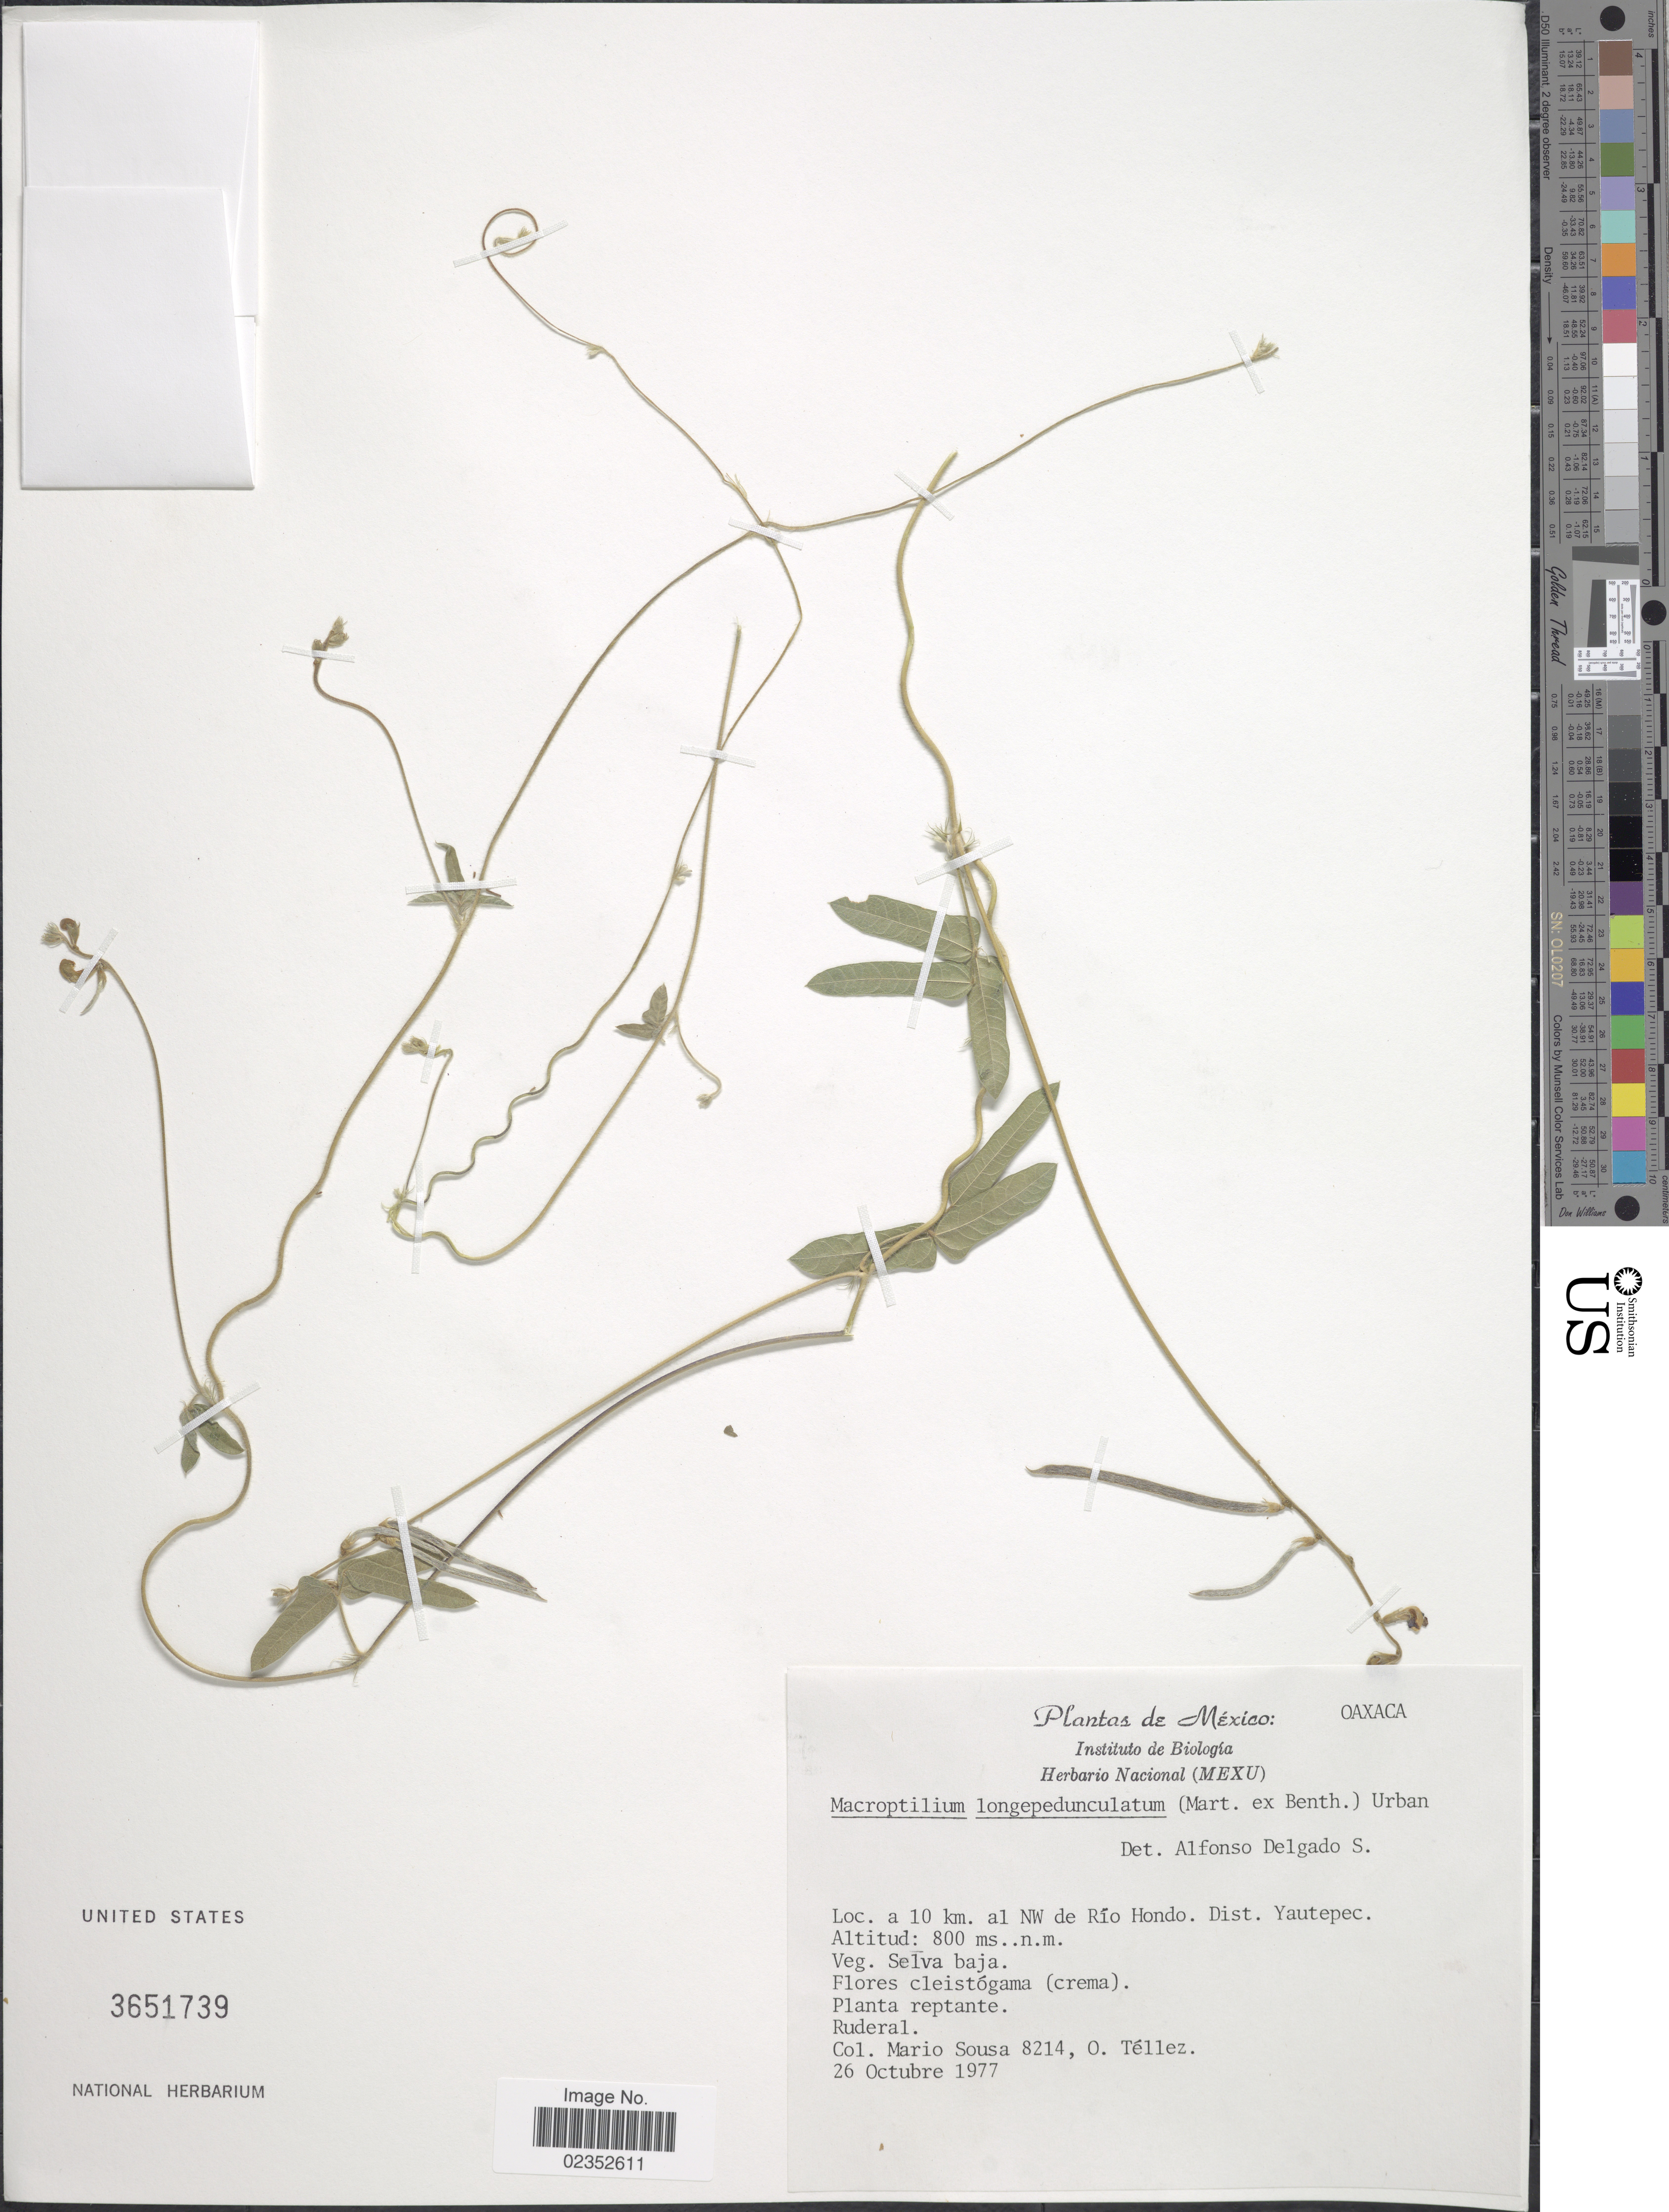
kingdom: Plantae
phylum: Tracheophyta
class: Magnoliopsida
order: Fabales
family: Fabaceae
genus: Macroptilium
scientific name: Macroptilium longepedunculatum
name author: (Benth.) Urb.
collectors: M. Sousa S. & O. Tellez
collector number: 8214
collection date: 1977-10-26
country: Mexico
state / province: Oaxaca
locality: A 10 km. al NW de Rio Hondo, dist. Yautepec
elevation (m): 800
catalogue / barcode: US 3651739